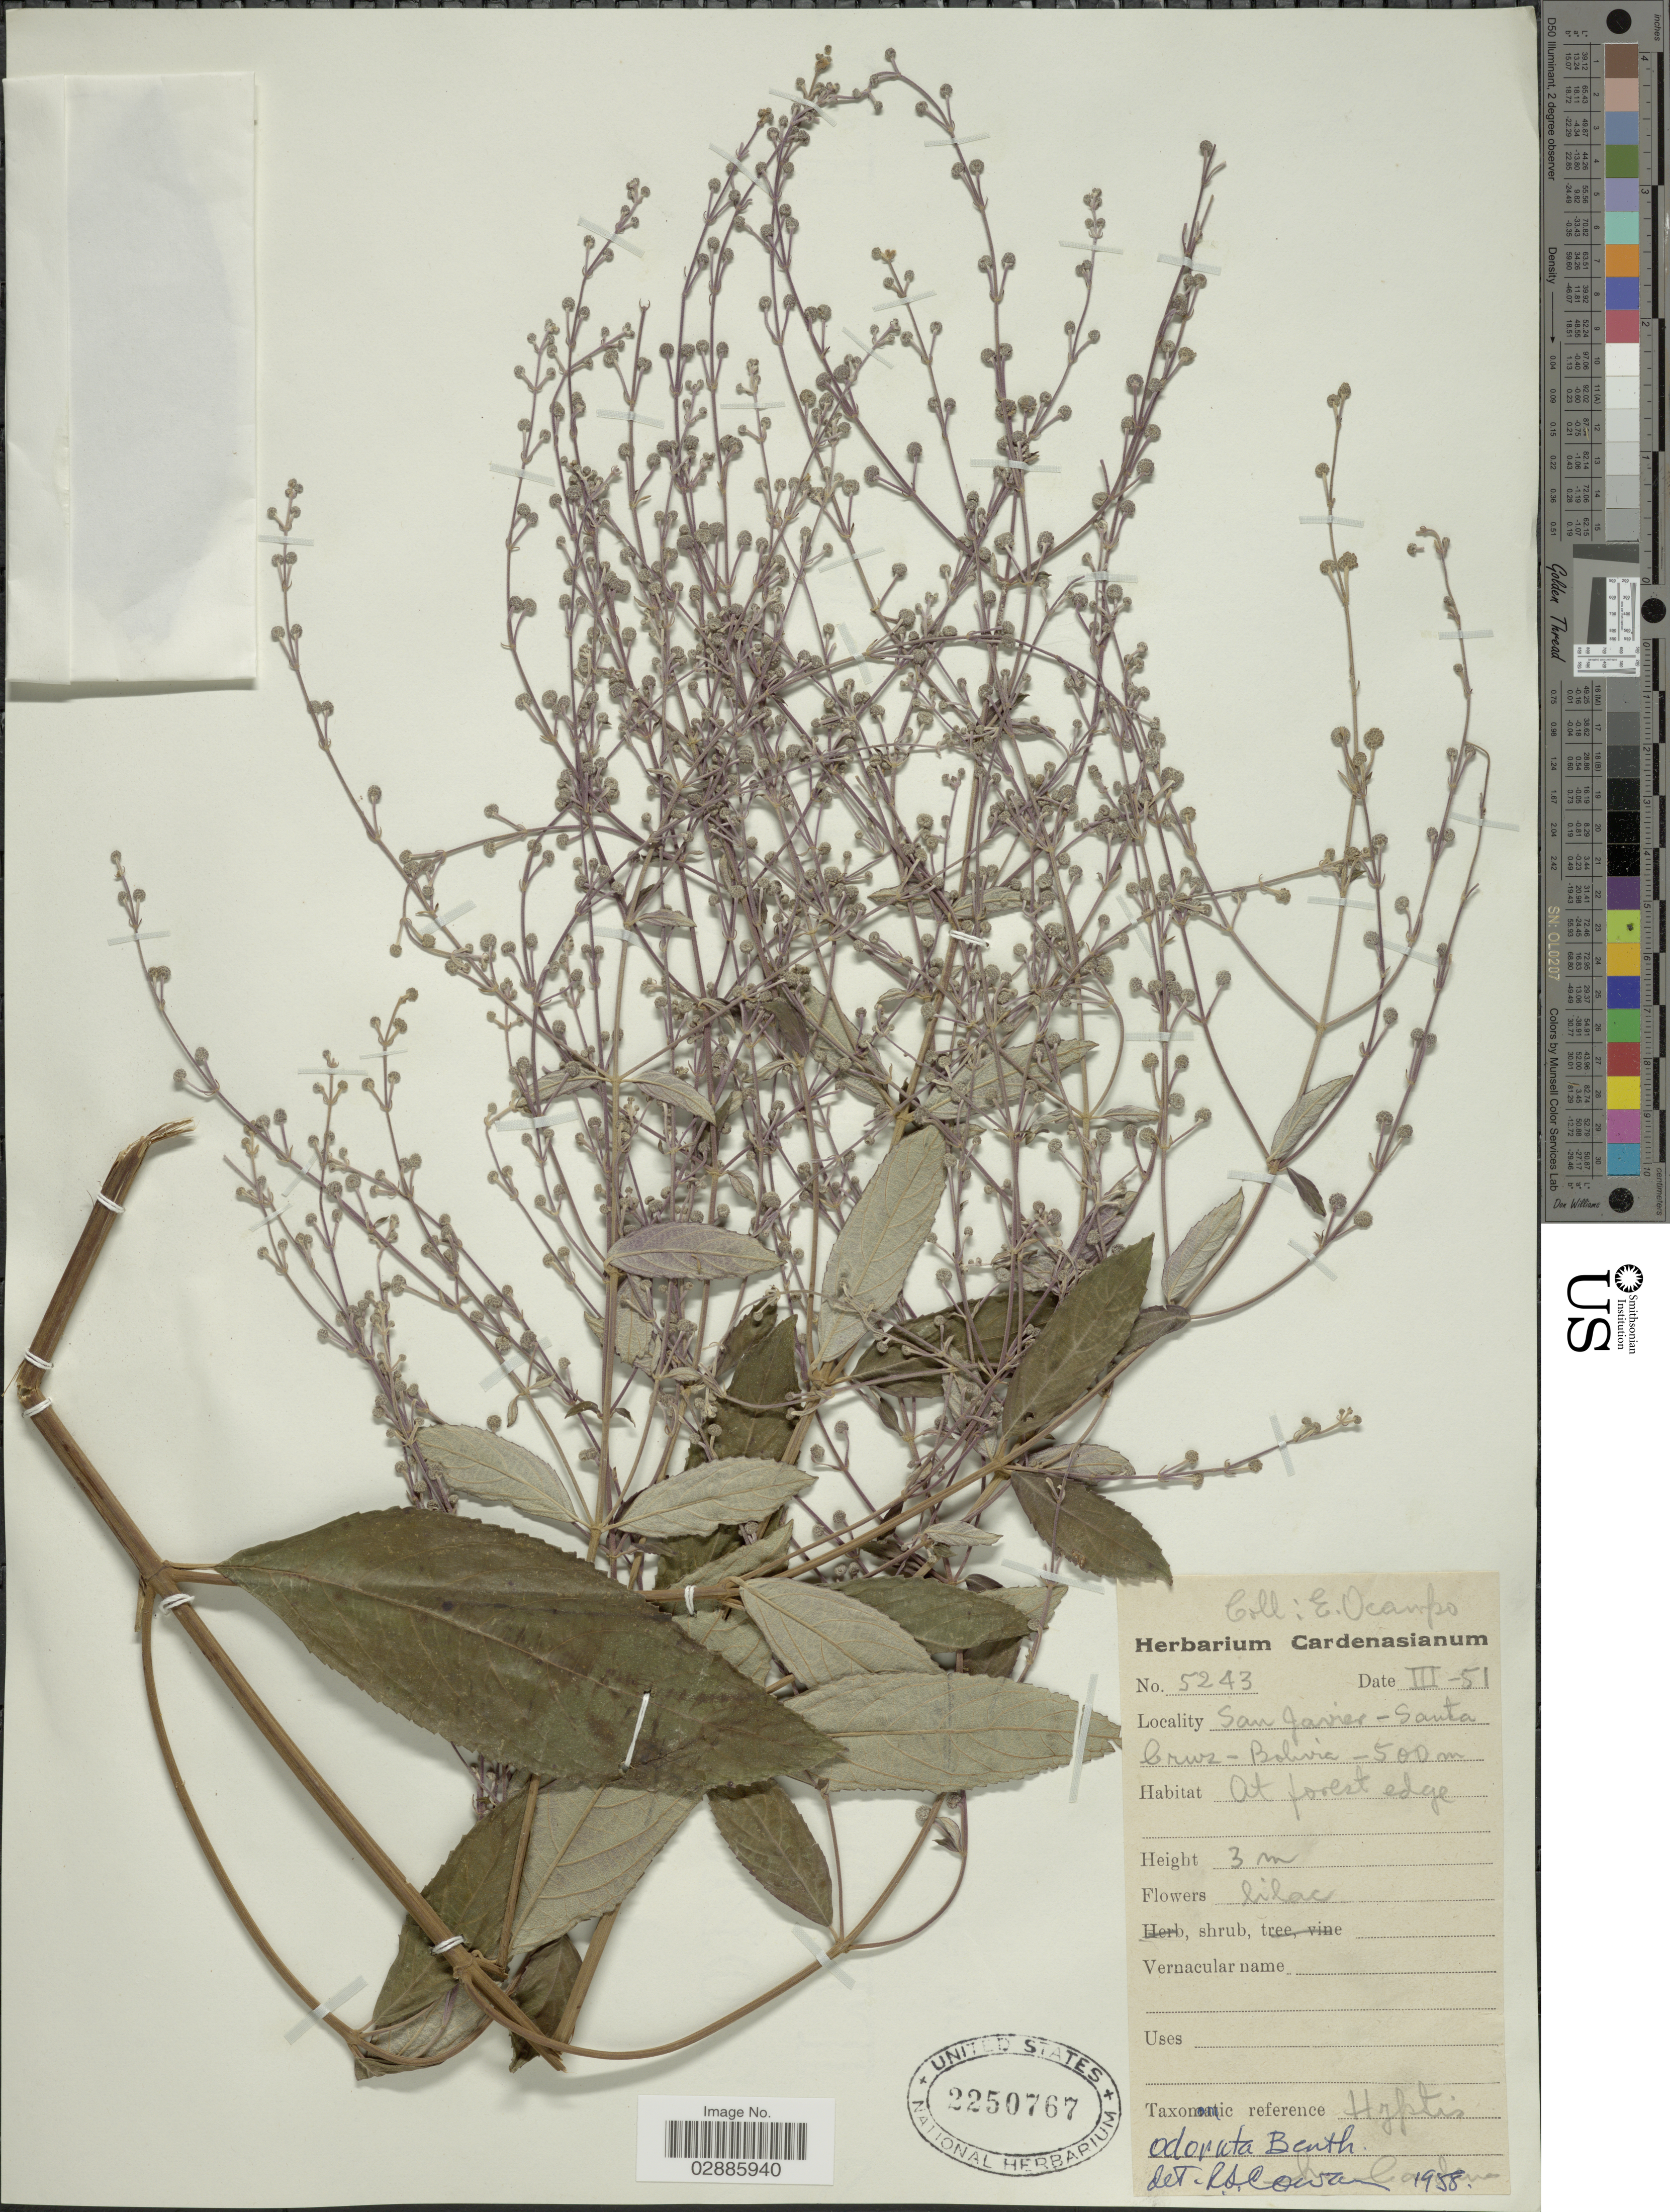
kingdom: Plantae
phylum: Tracheophyta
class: Magnoliopsida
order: Lamiales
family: Lamiaceae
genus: Hyptis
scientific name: Hyptis odorata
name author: Benth.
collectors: E. Ocampo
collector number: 5243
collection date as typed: Transcribed d/m/y: /3/51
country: Bolivia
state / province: Santa Cruz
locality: San Javier.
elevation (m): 500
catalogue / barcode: US 2250767